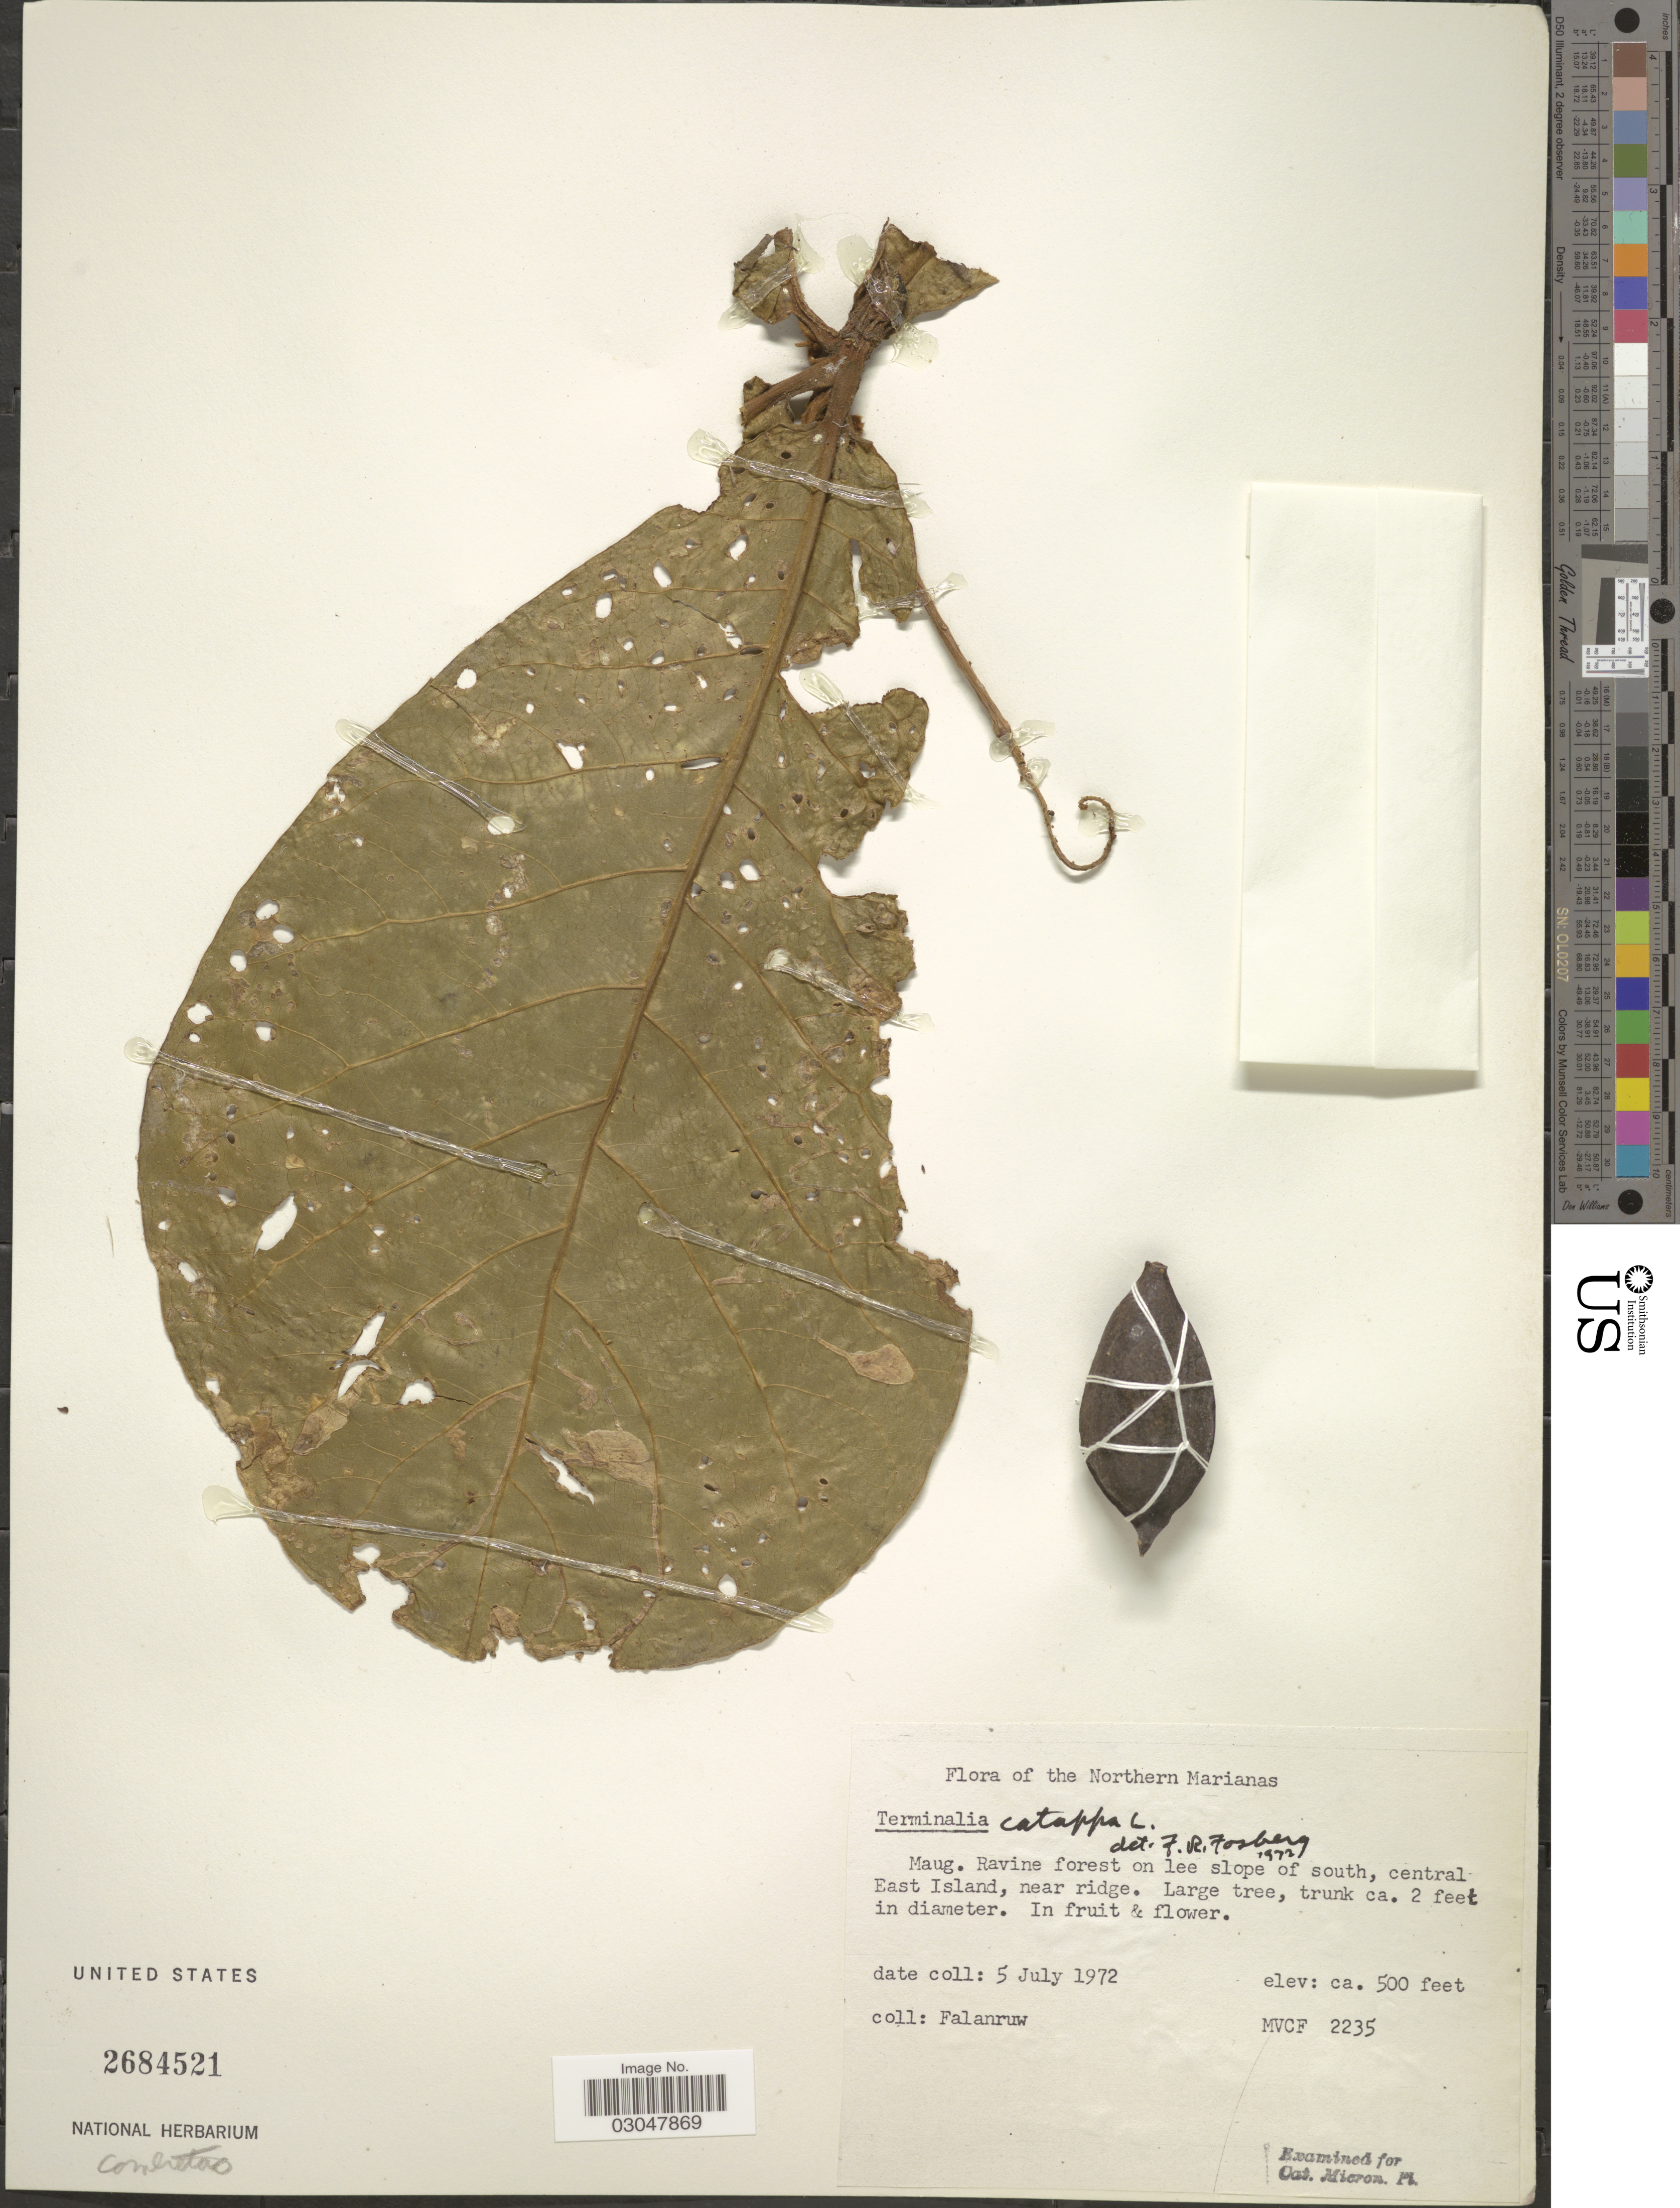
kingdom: Plantae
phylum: Tracheophyta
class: Magnoliopsida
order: Myrtales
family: Combretaceae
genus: Terminalia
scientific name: Terminalia catappa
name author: L.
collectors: Falanruw, --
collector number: MVCF 2235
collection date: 1972-07-05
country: Northern Mariana Islands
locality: Northern Marianas. Maug. Ravine forest on lee slope of south, central East Island, near ridge.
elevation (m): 152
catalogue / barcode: US 2684521